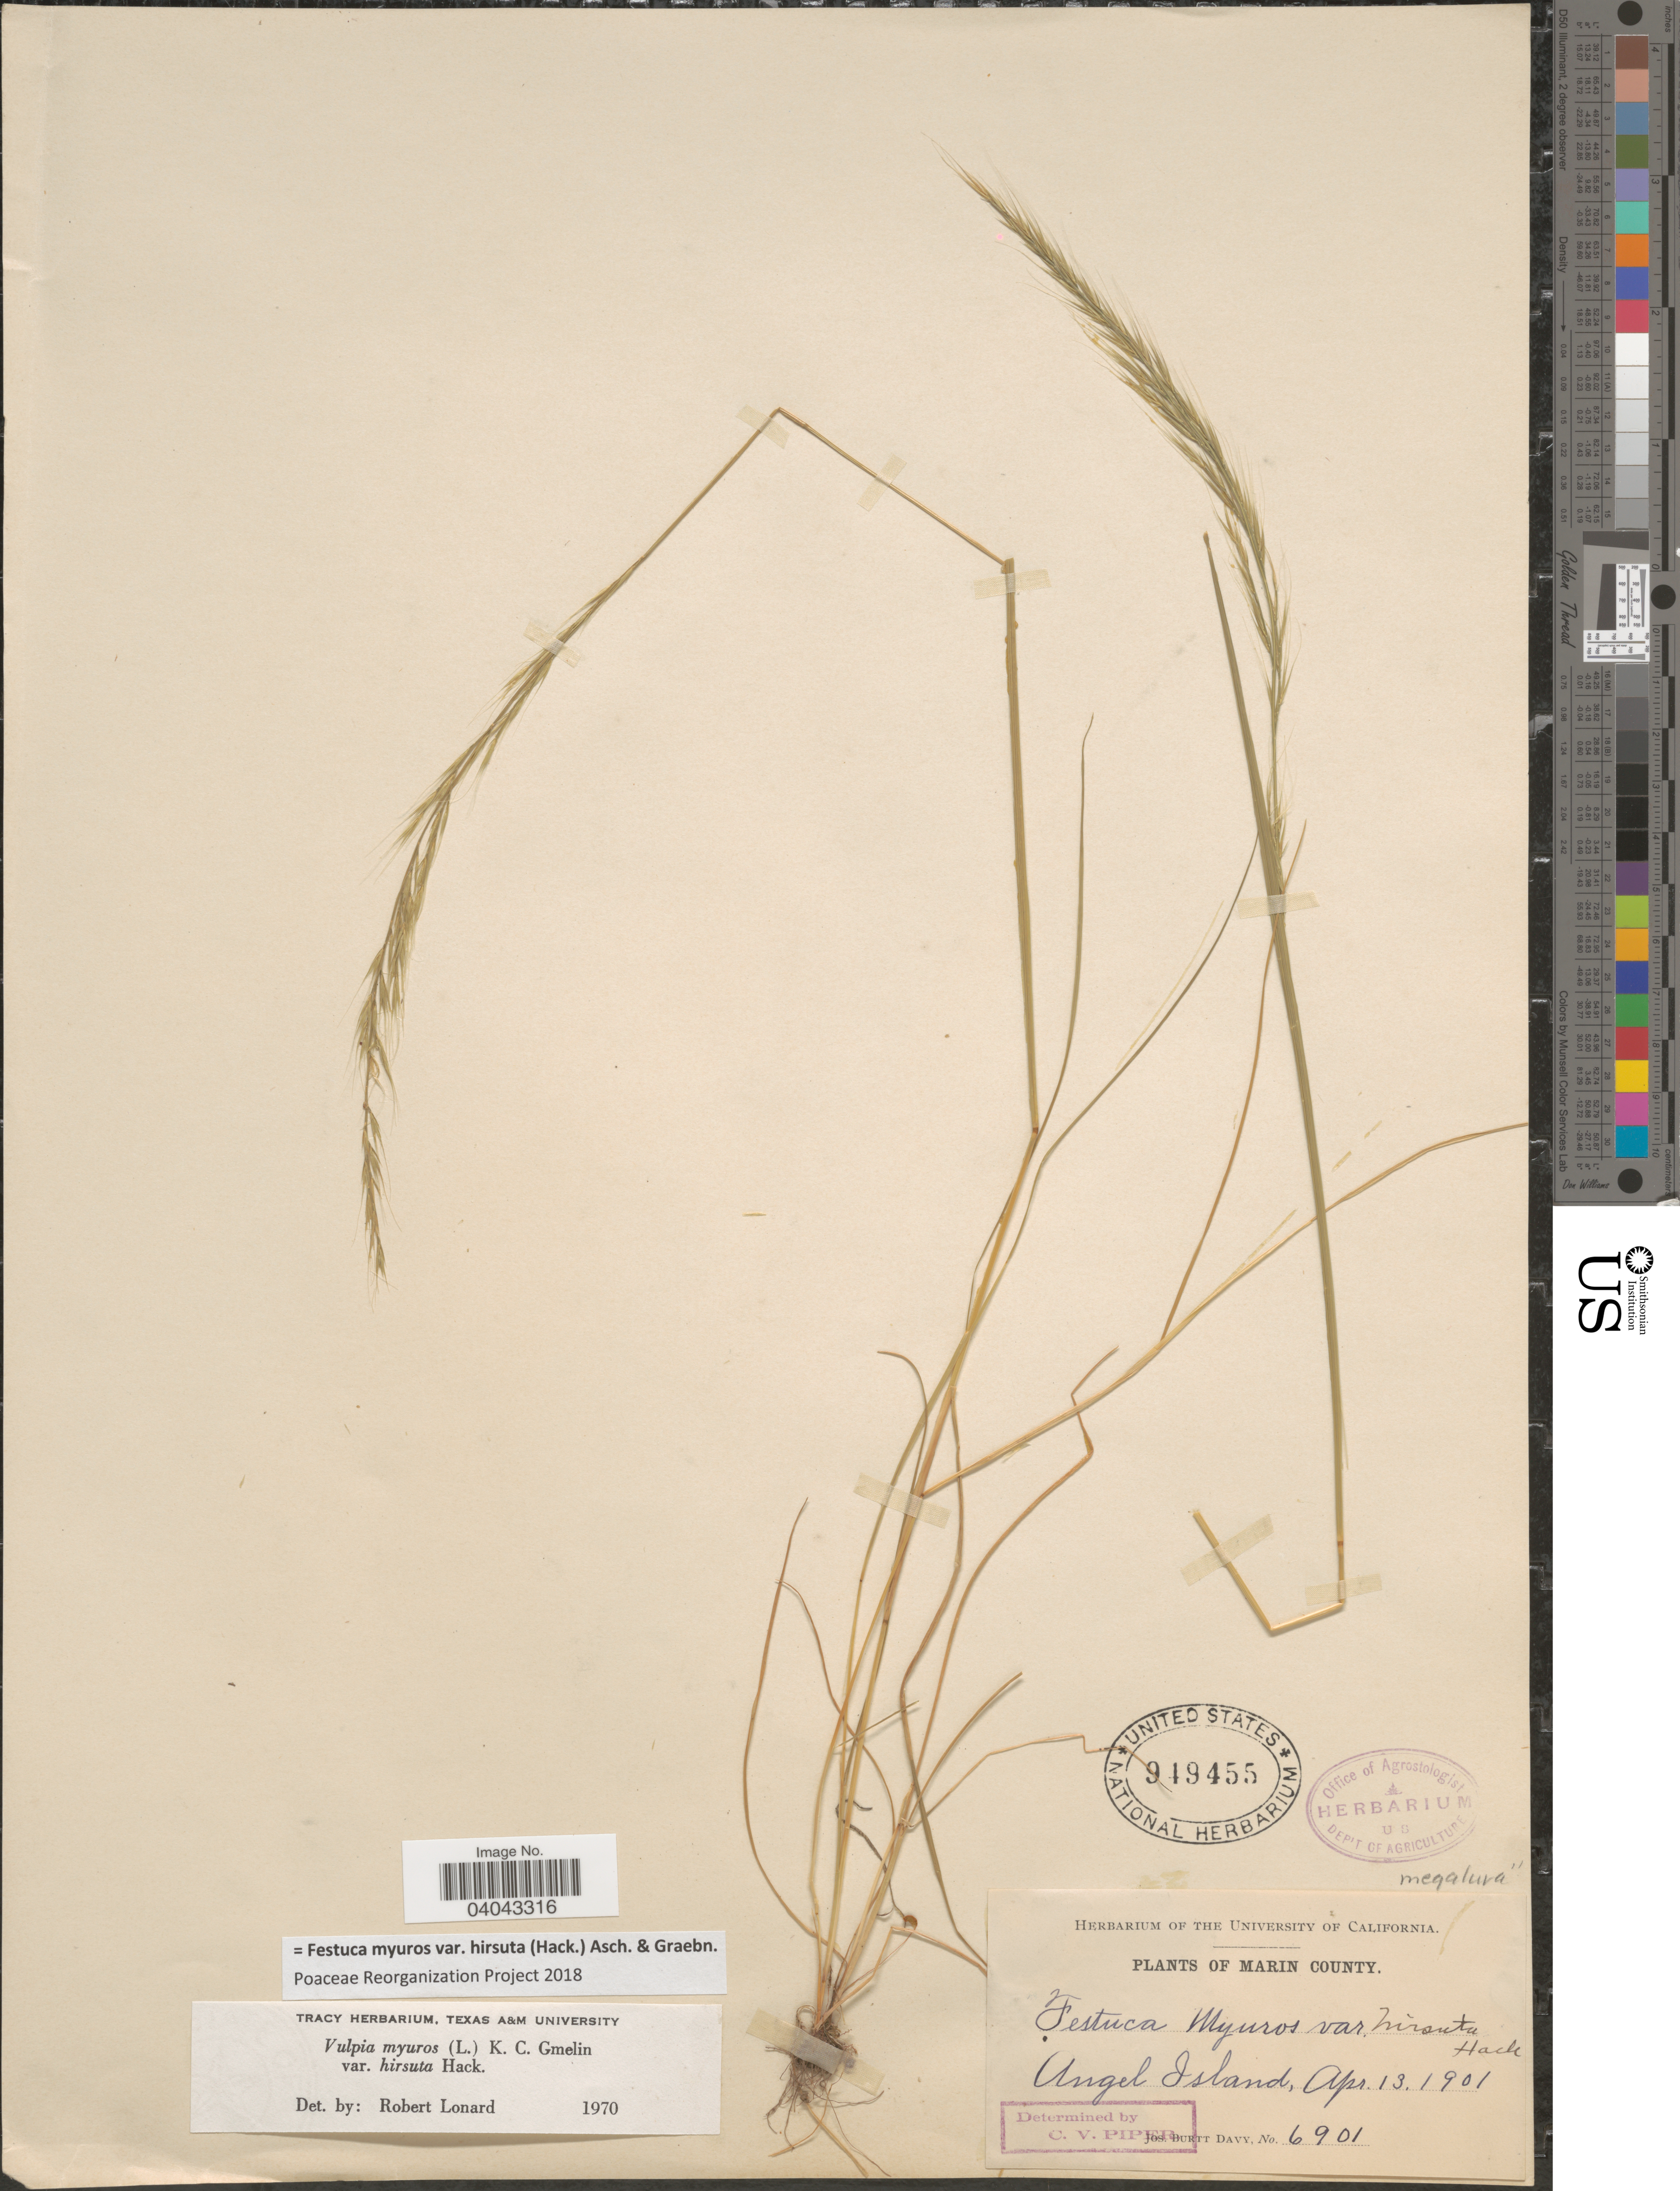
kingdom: Plantae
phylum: Tracheophyta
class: Liliopsida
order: Poales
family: Poaceae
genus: Festuca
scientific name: Festuca myuros var. hirsuta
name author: (Hack.) Asch. & Graebn.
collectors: J. Burtt Davy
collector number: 6901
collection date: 1901-04-13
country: United States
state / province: California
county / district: Marin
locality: Marin County. Angel Island.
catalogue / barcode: US 949455